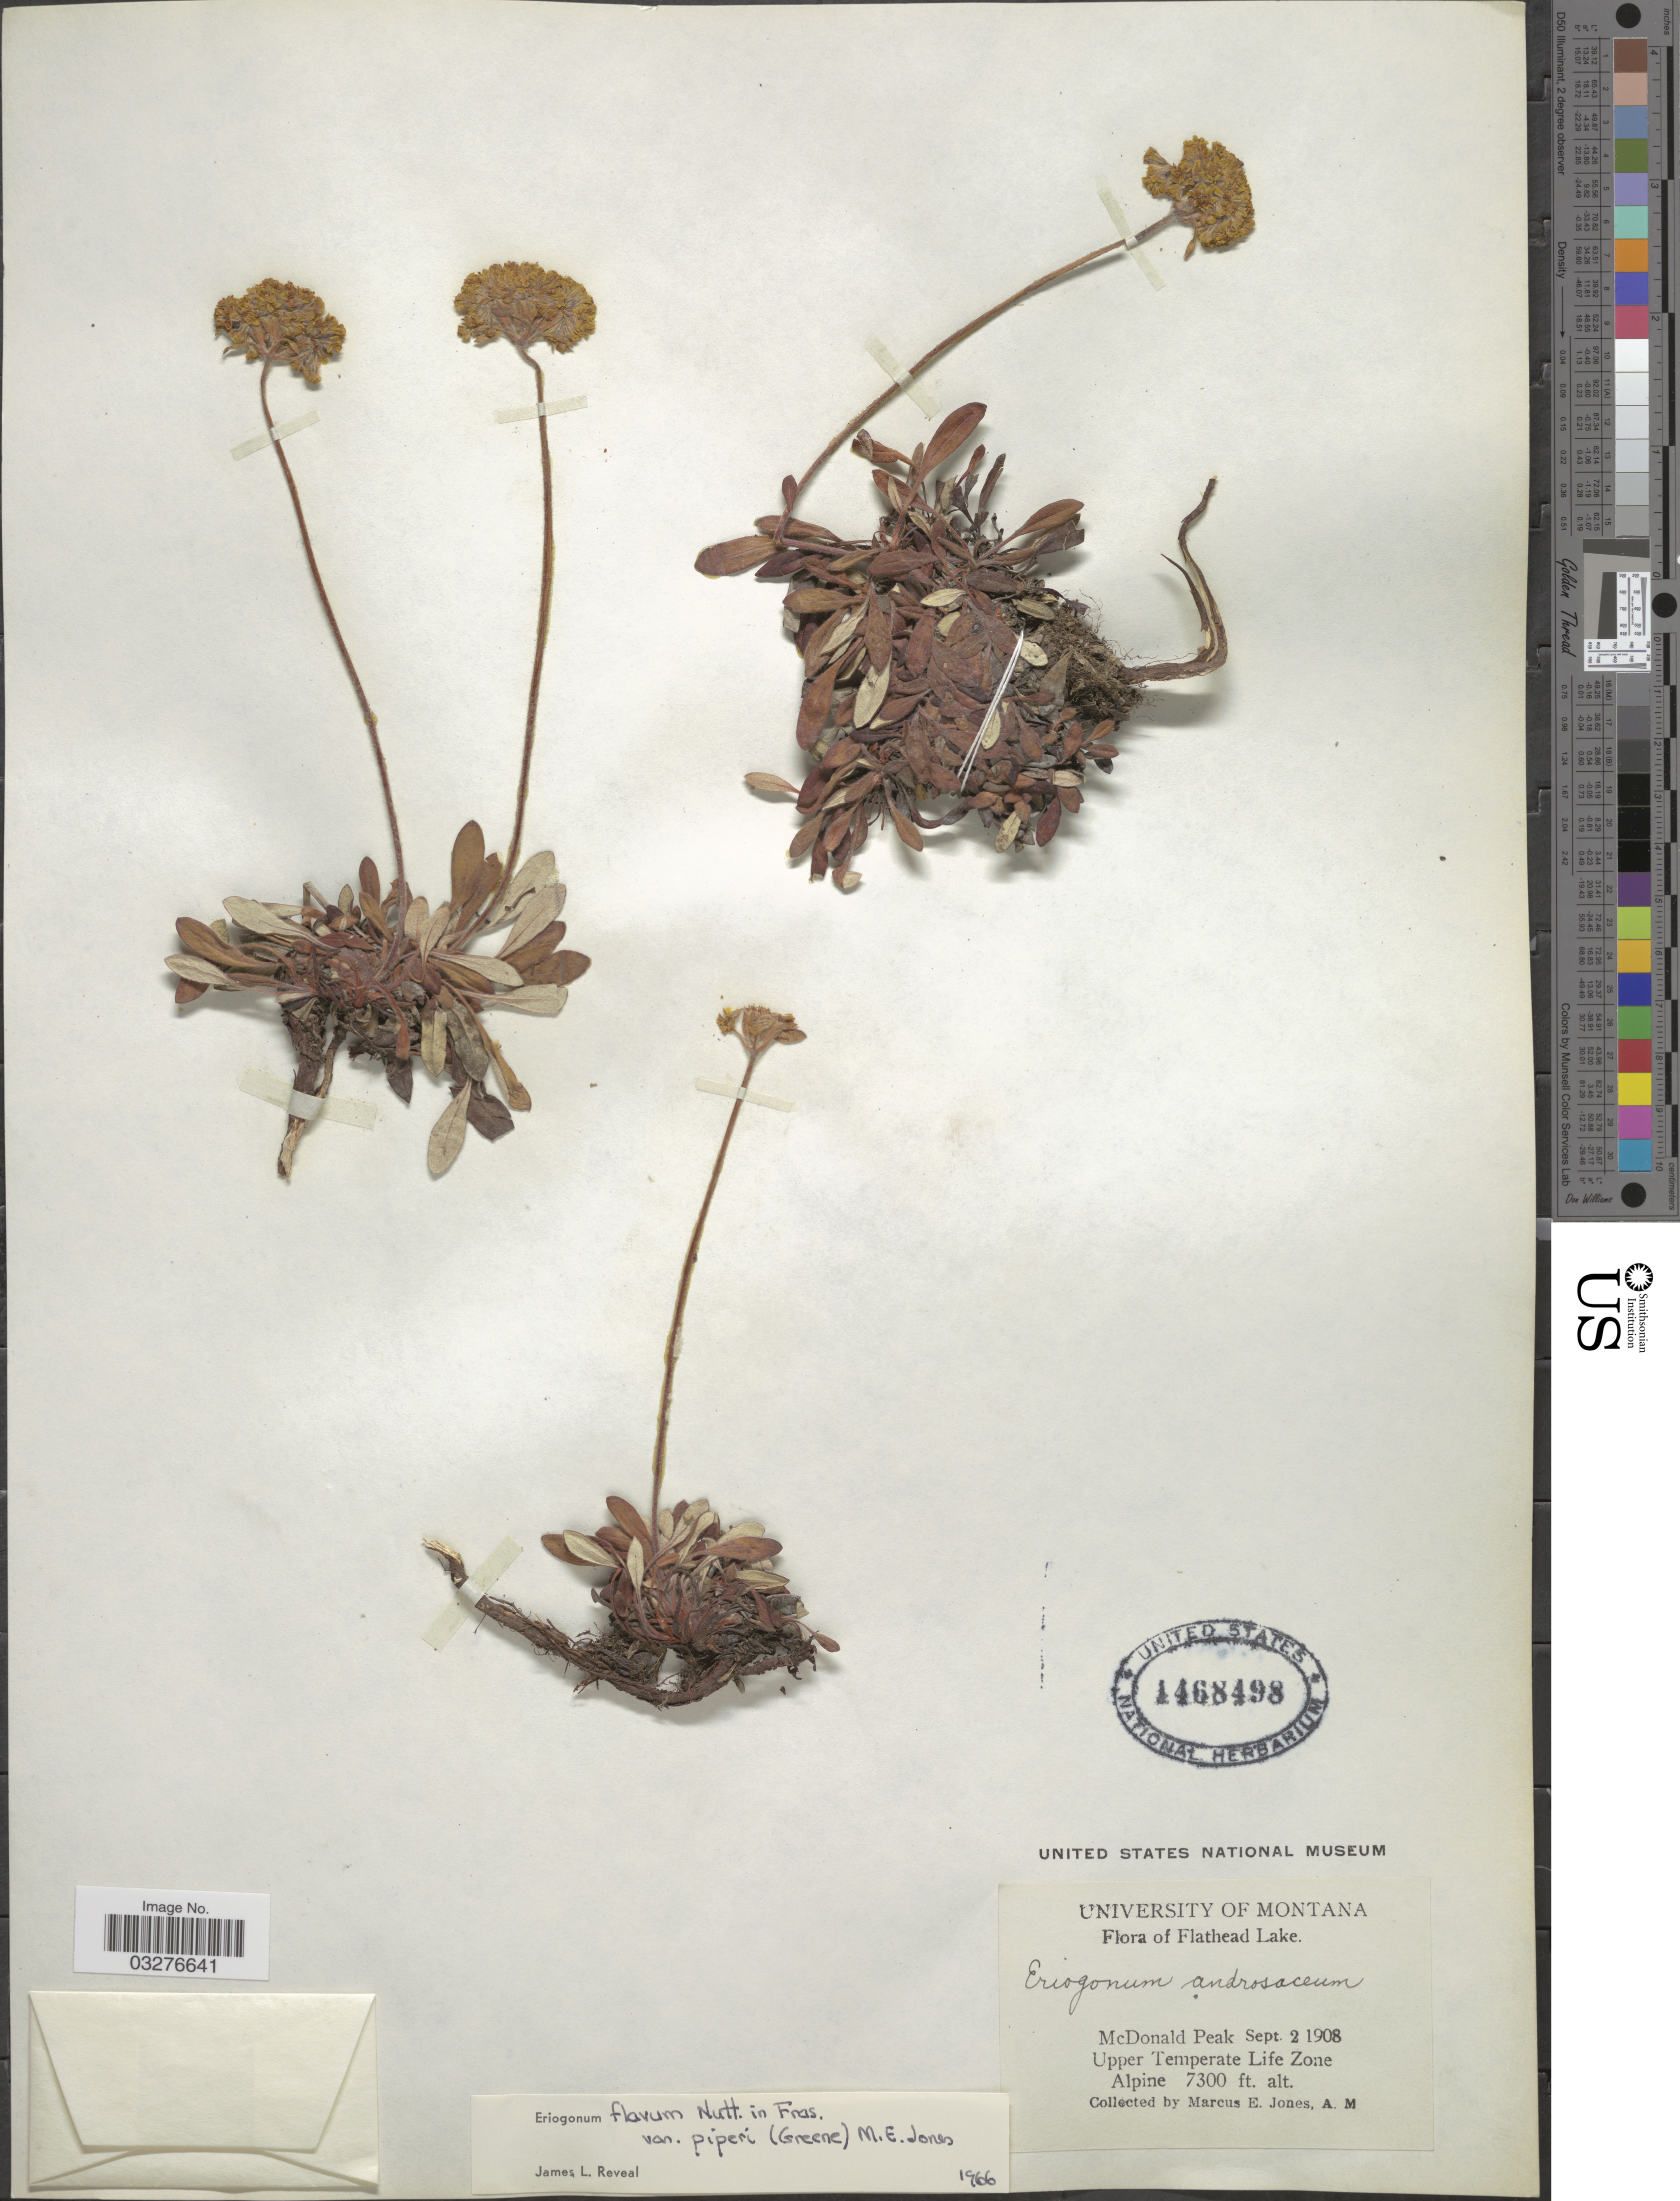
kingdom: Plantae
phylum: Tracheophyta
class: Magnoliopsida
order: Caryophyllales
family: Polygonaceae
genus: Eriogonum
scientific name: Eriogonum flavum var. piperi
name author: M.E. Jones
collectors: M. E. Jones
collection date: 1908-09-02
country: United States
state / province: Montana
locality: Flathead Lake, McDonald Peak, Upper Temperate Life Zone, Alpine.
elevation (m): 2225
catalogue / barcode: US 1468498